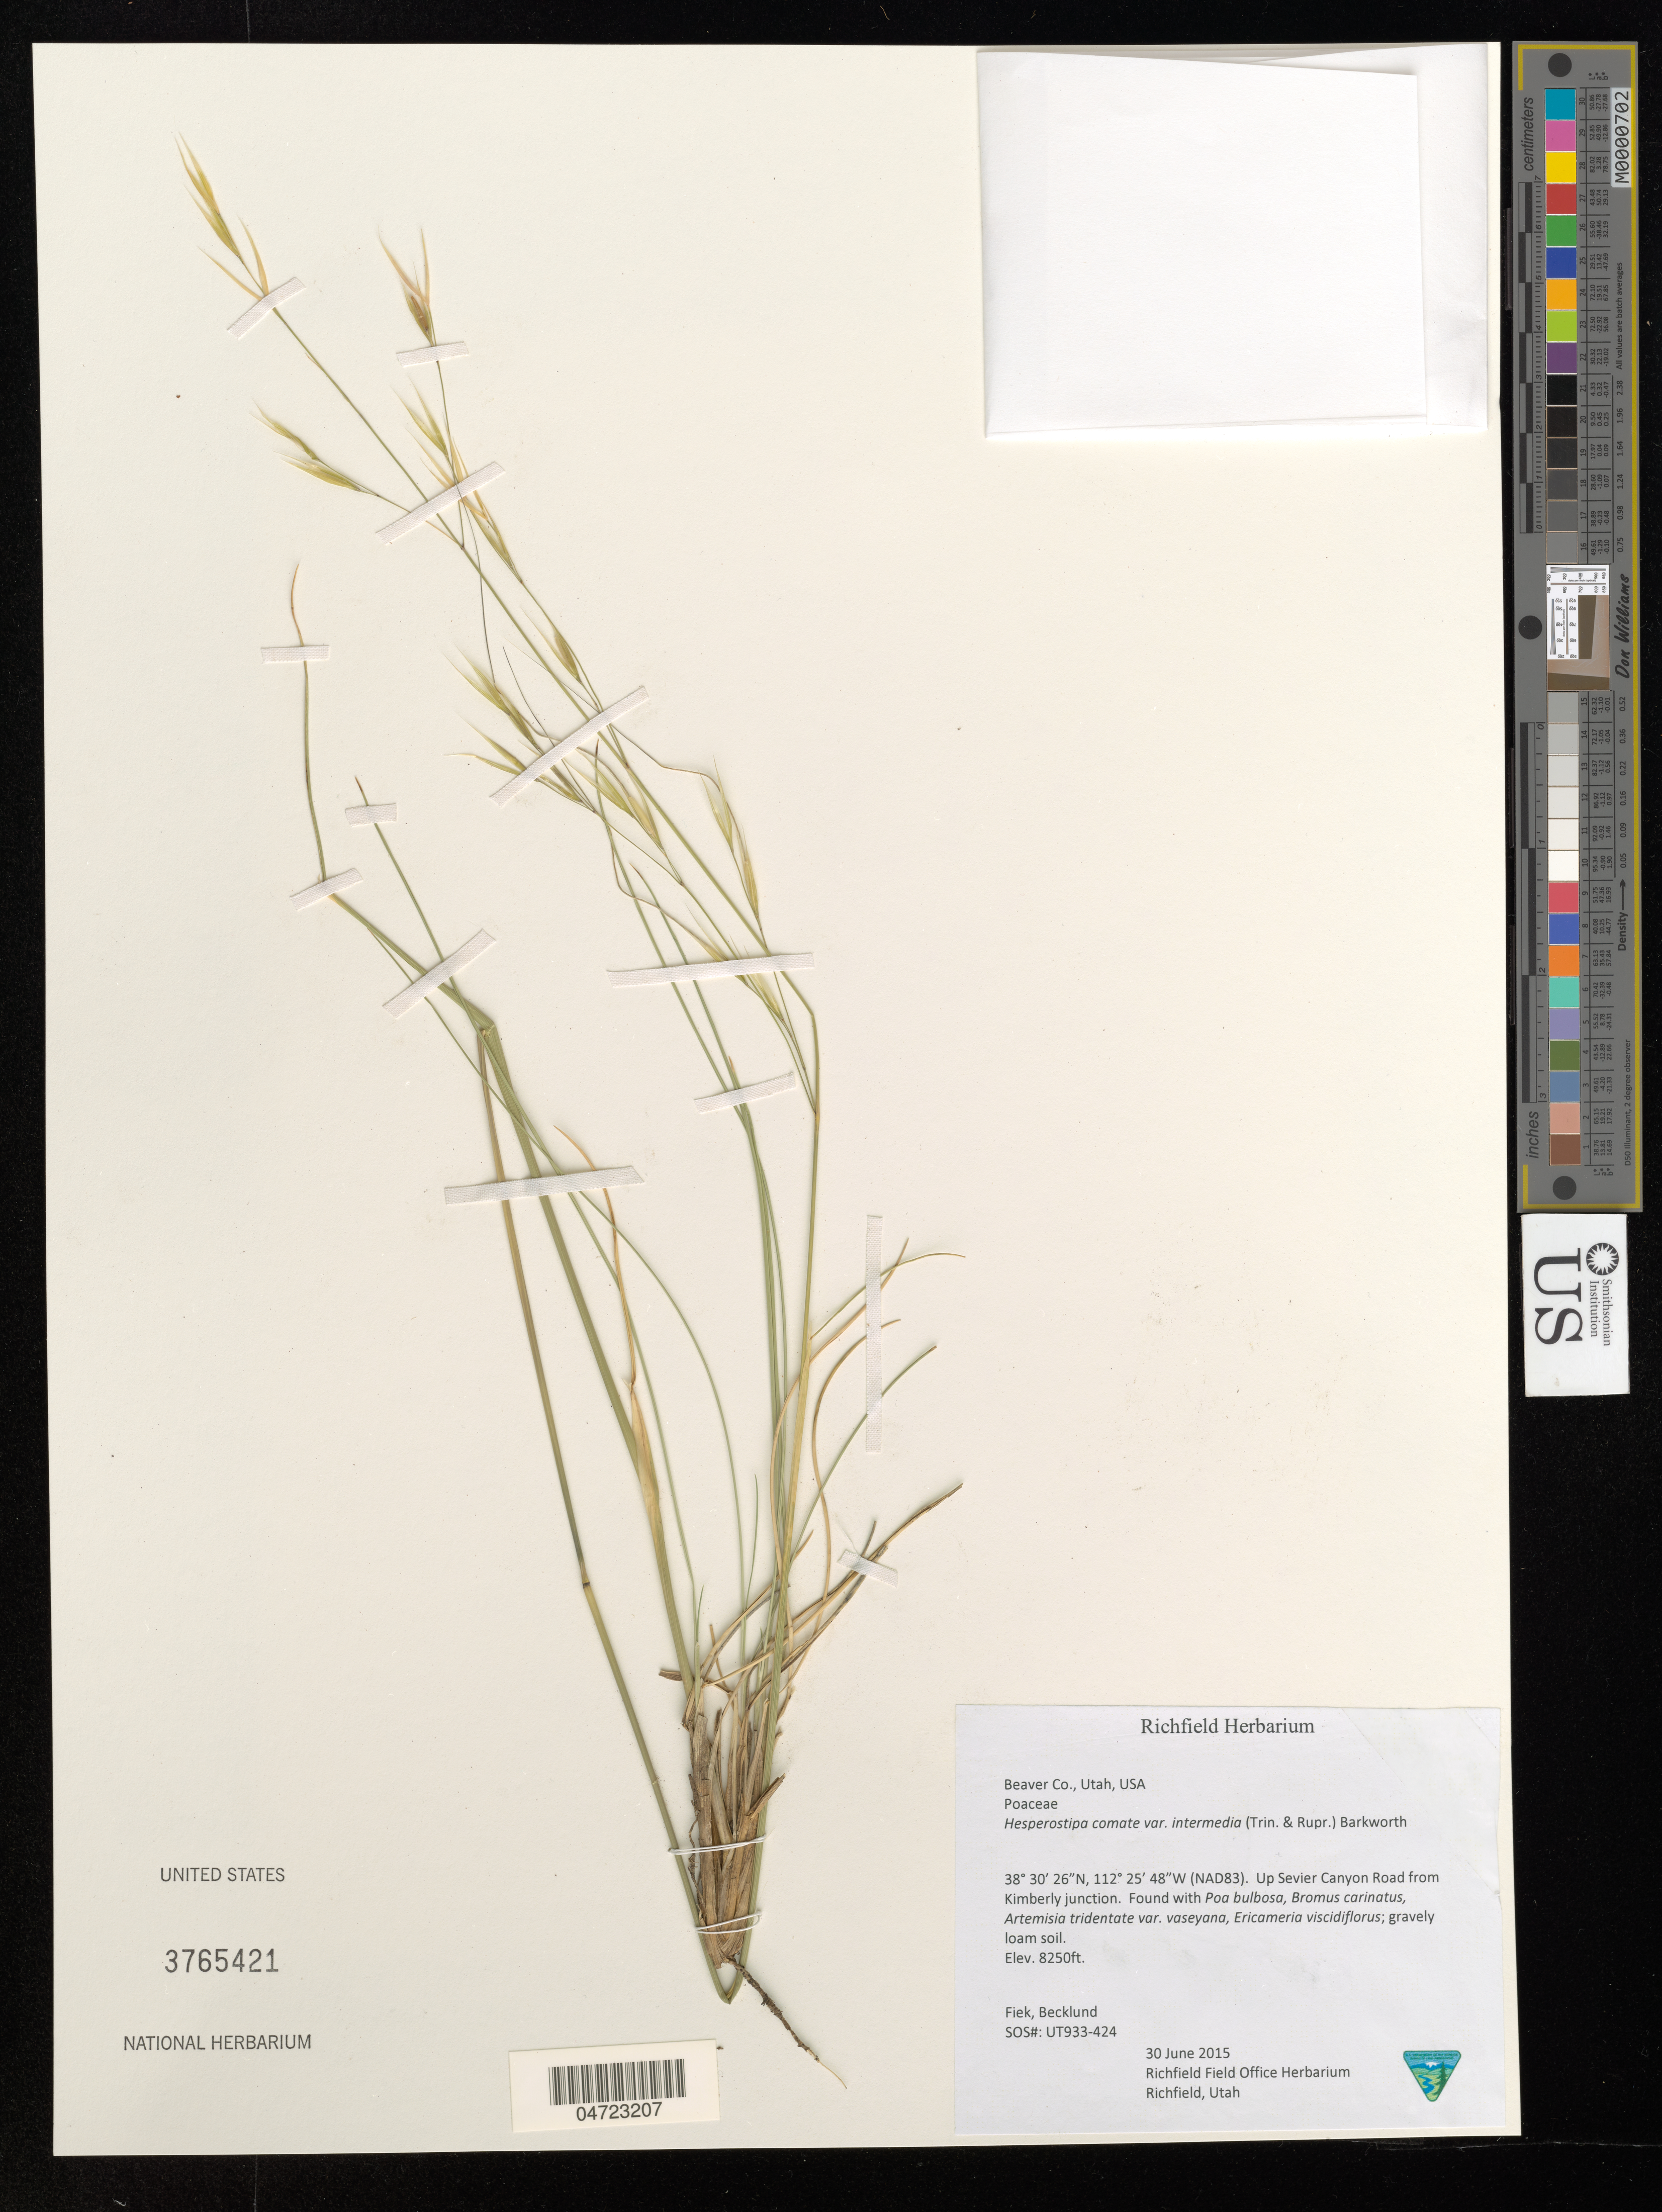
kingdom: Plantae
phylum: Tracheophyta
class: Liliopsida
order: Poales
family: Poaceae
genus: Hesperostipa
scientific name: Hesperostipa comata var. comata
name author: (Trin. & Rupr.) Barkworth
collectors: Fiek & -. Becklund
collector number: UT933-424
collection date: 2015-06-30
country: United States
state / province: Utah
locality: Beaver Co. (NAD83). Up Sevier Canyon Road from Kimberly junction.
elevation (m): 2515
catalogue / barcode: US 3765421